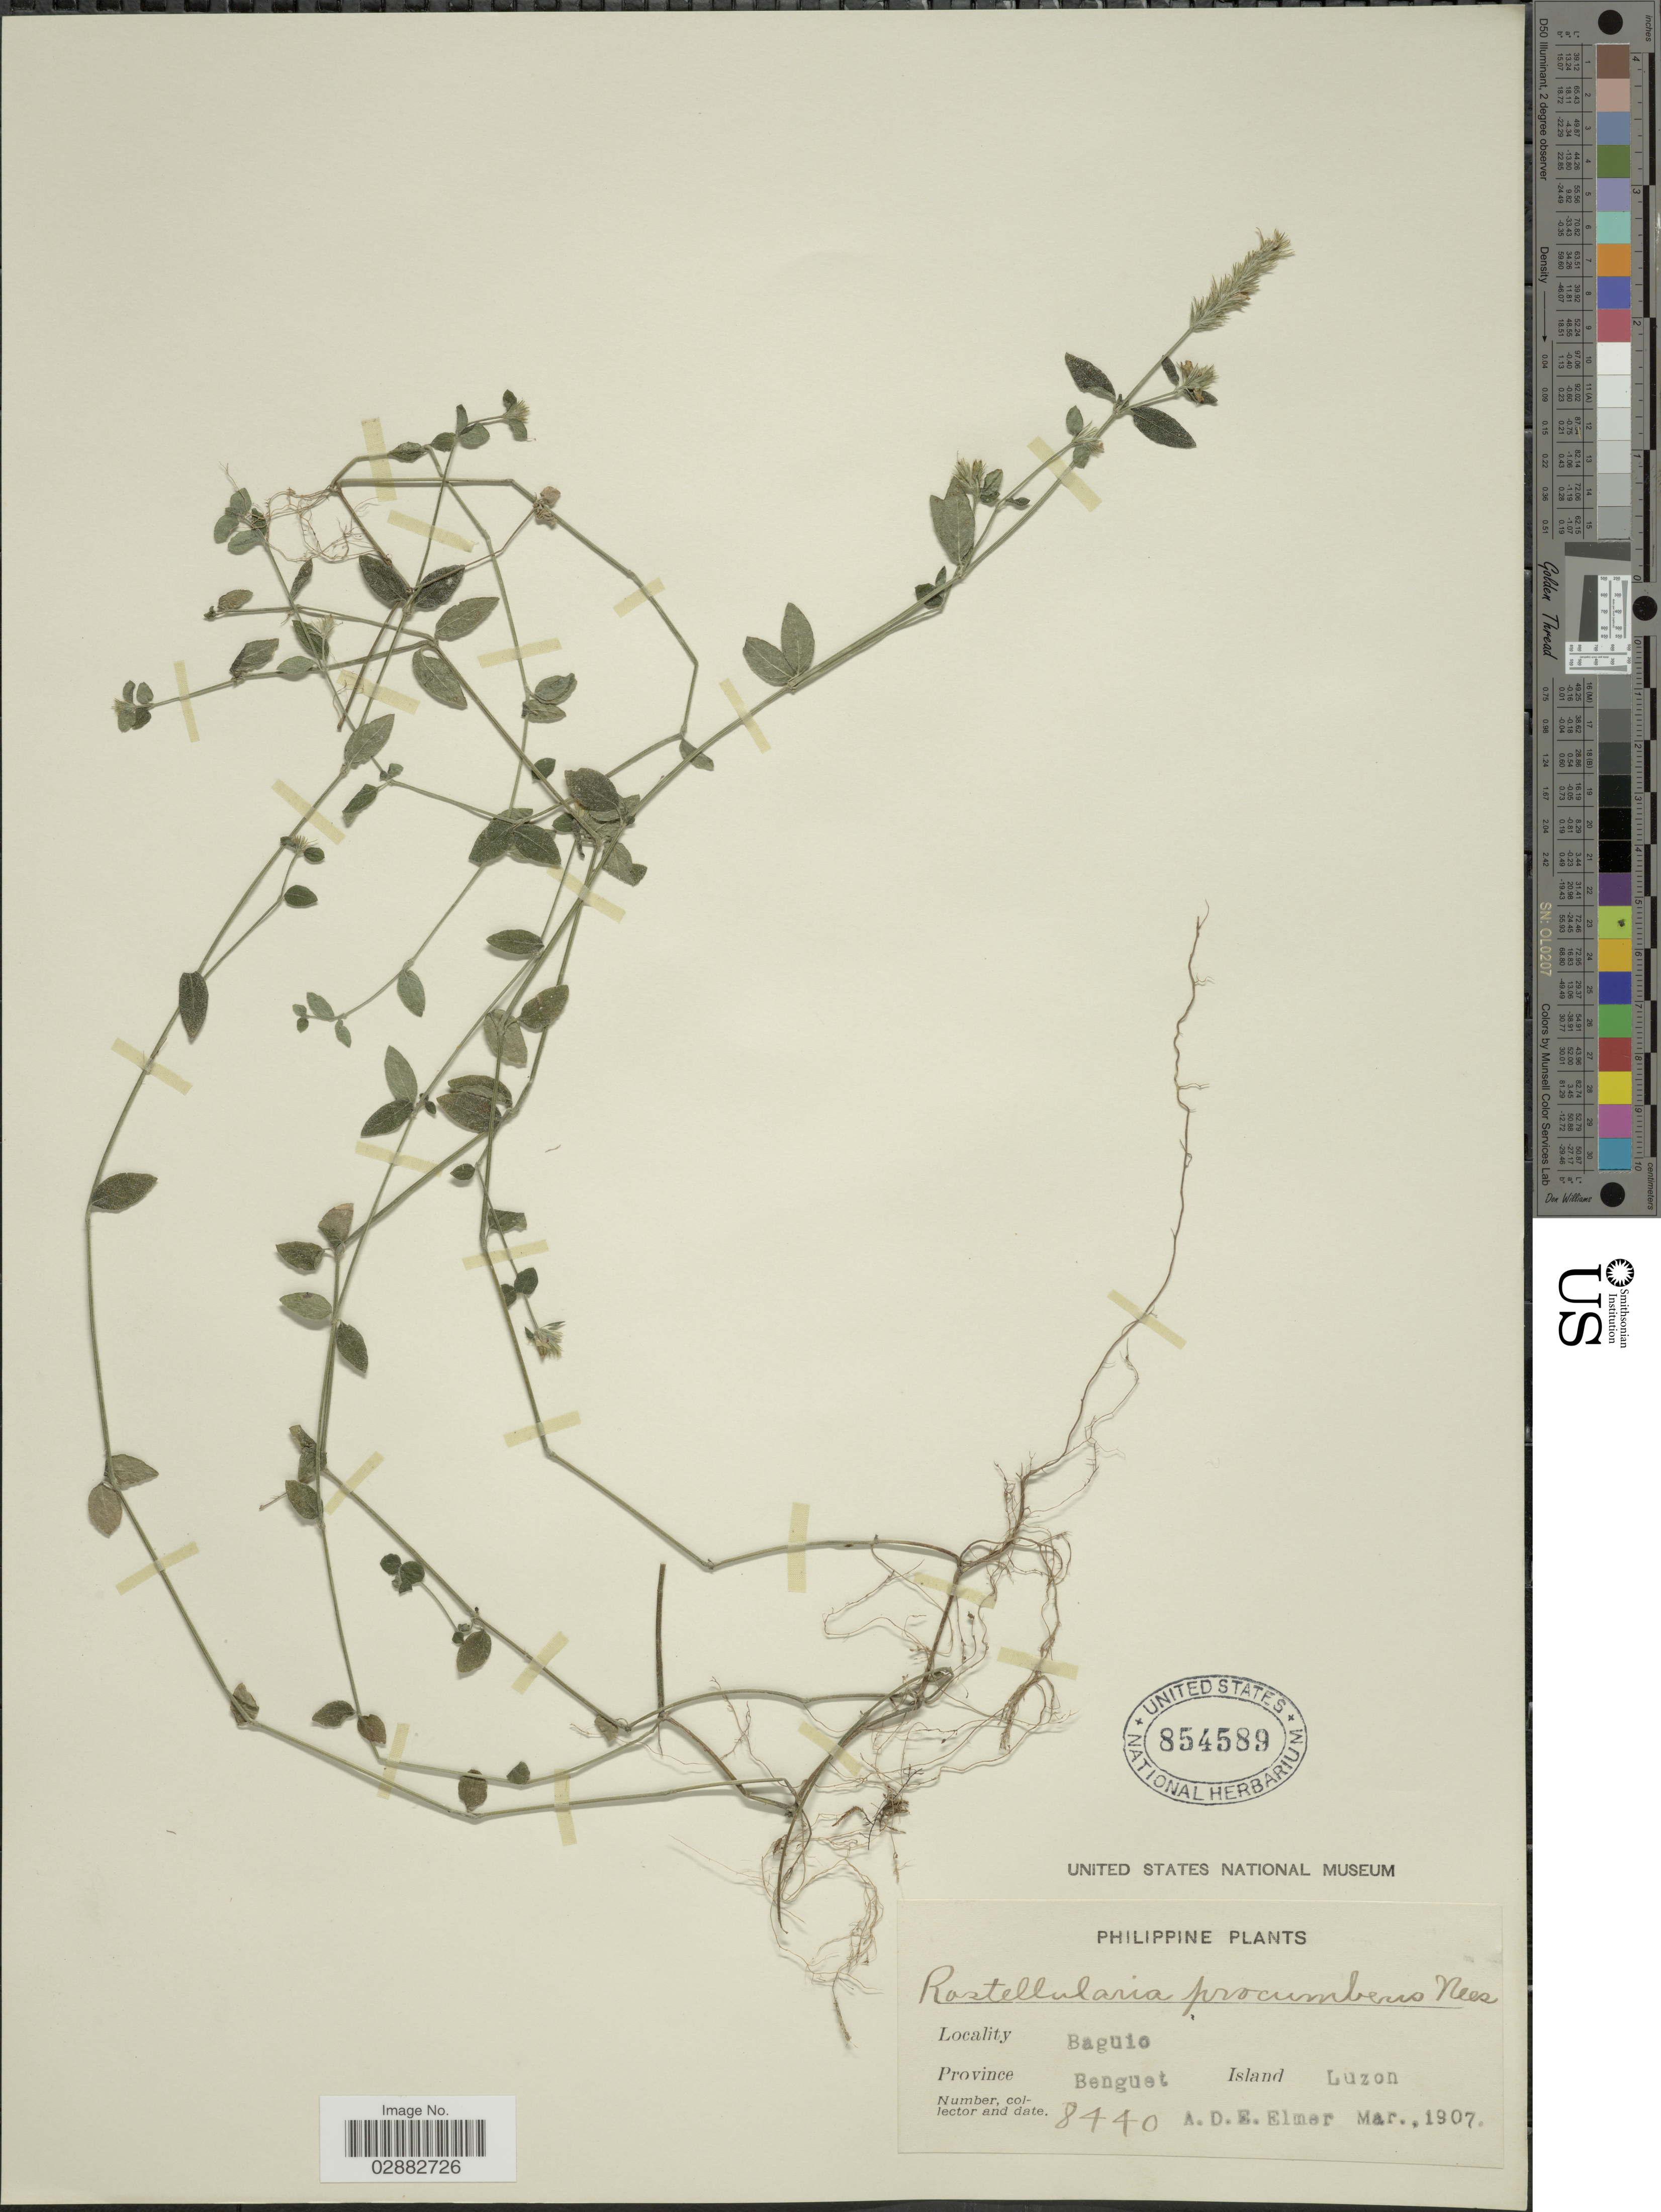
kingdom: Plantae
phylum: Tracheophyta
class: Magnoliopsida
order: Lamiales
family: Acanthaceae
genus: Justicia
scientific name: Justicia procumbens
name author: L.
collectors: A. D. E. Elmer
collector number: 8440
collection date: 1907-03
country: Philippines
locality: Baguio, Province Benguet, Island Luzon.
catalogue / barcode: US 854589